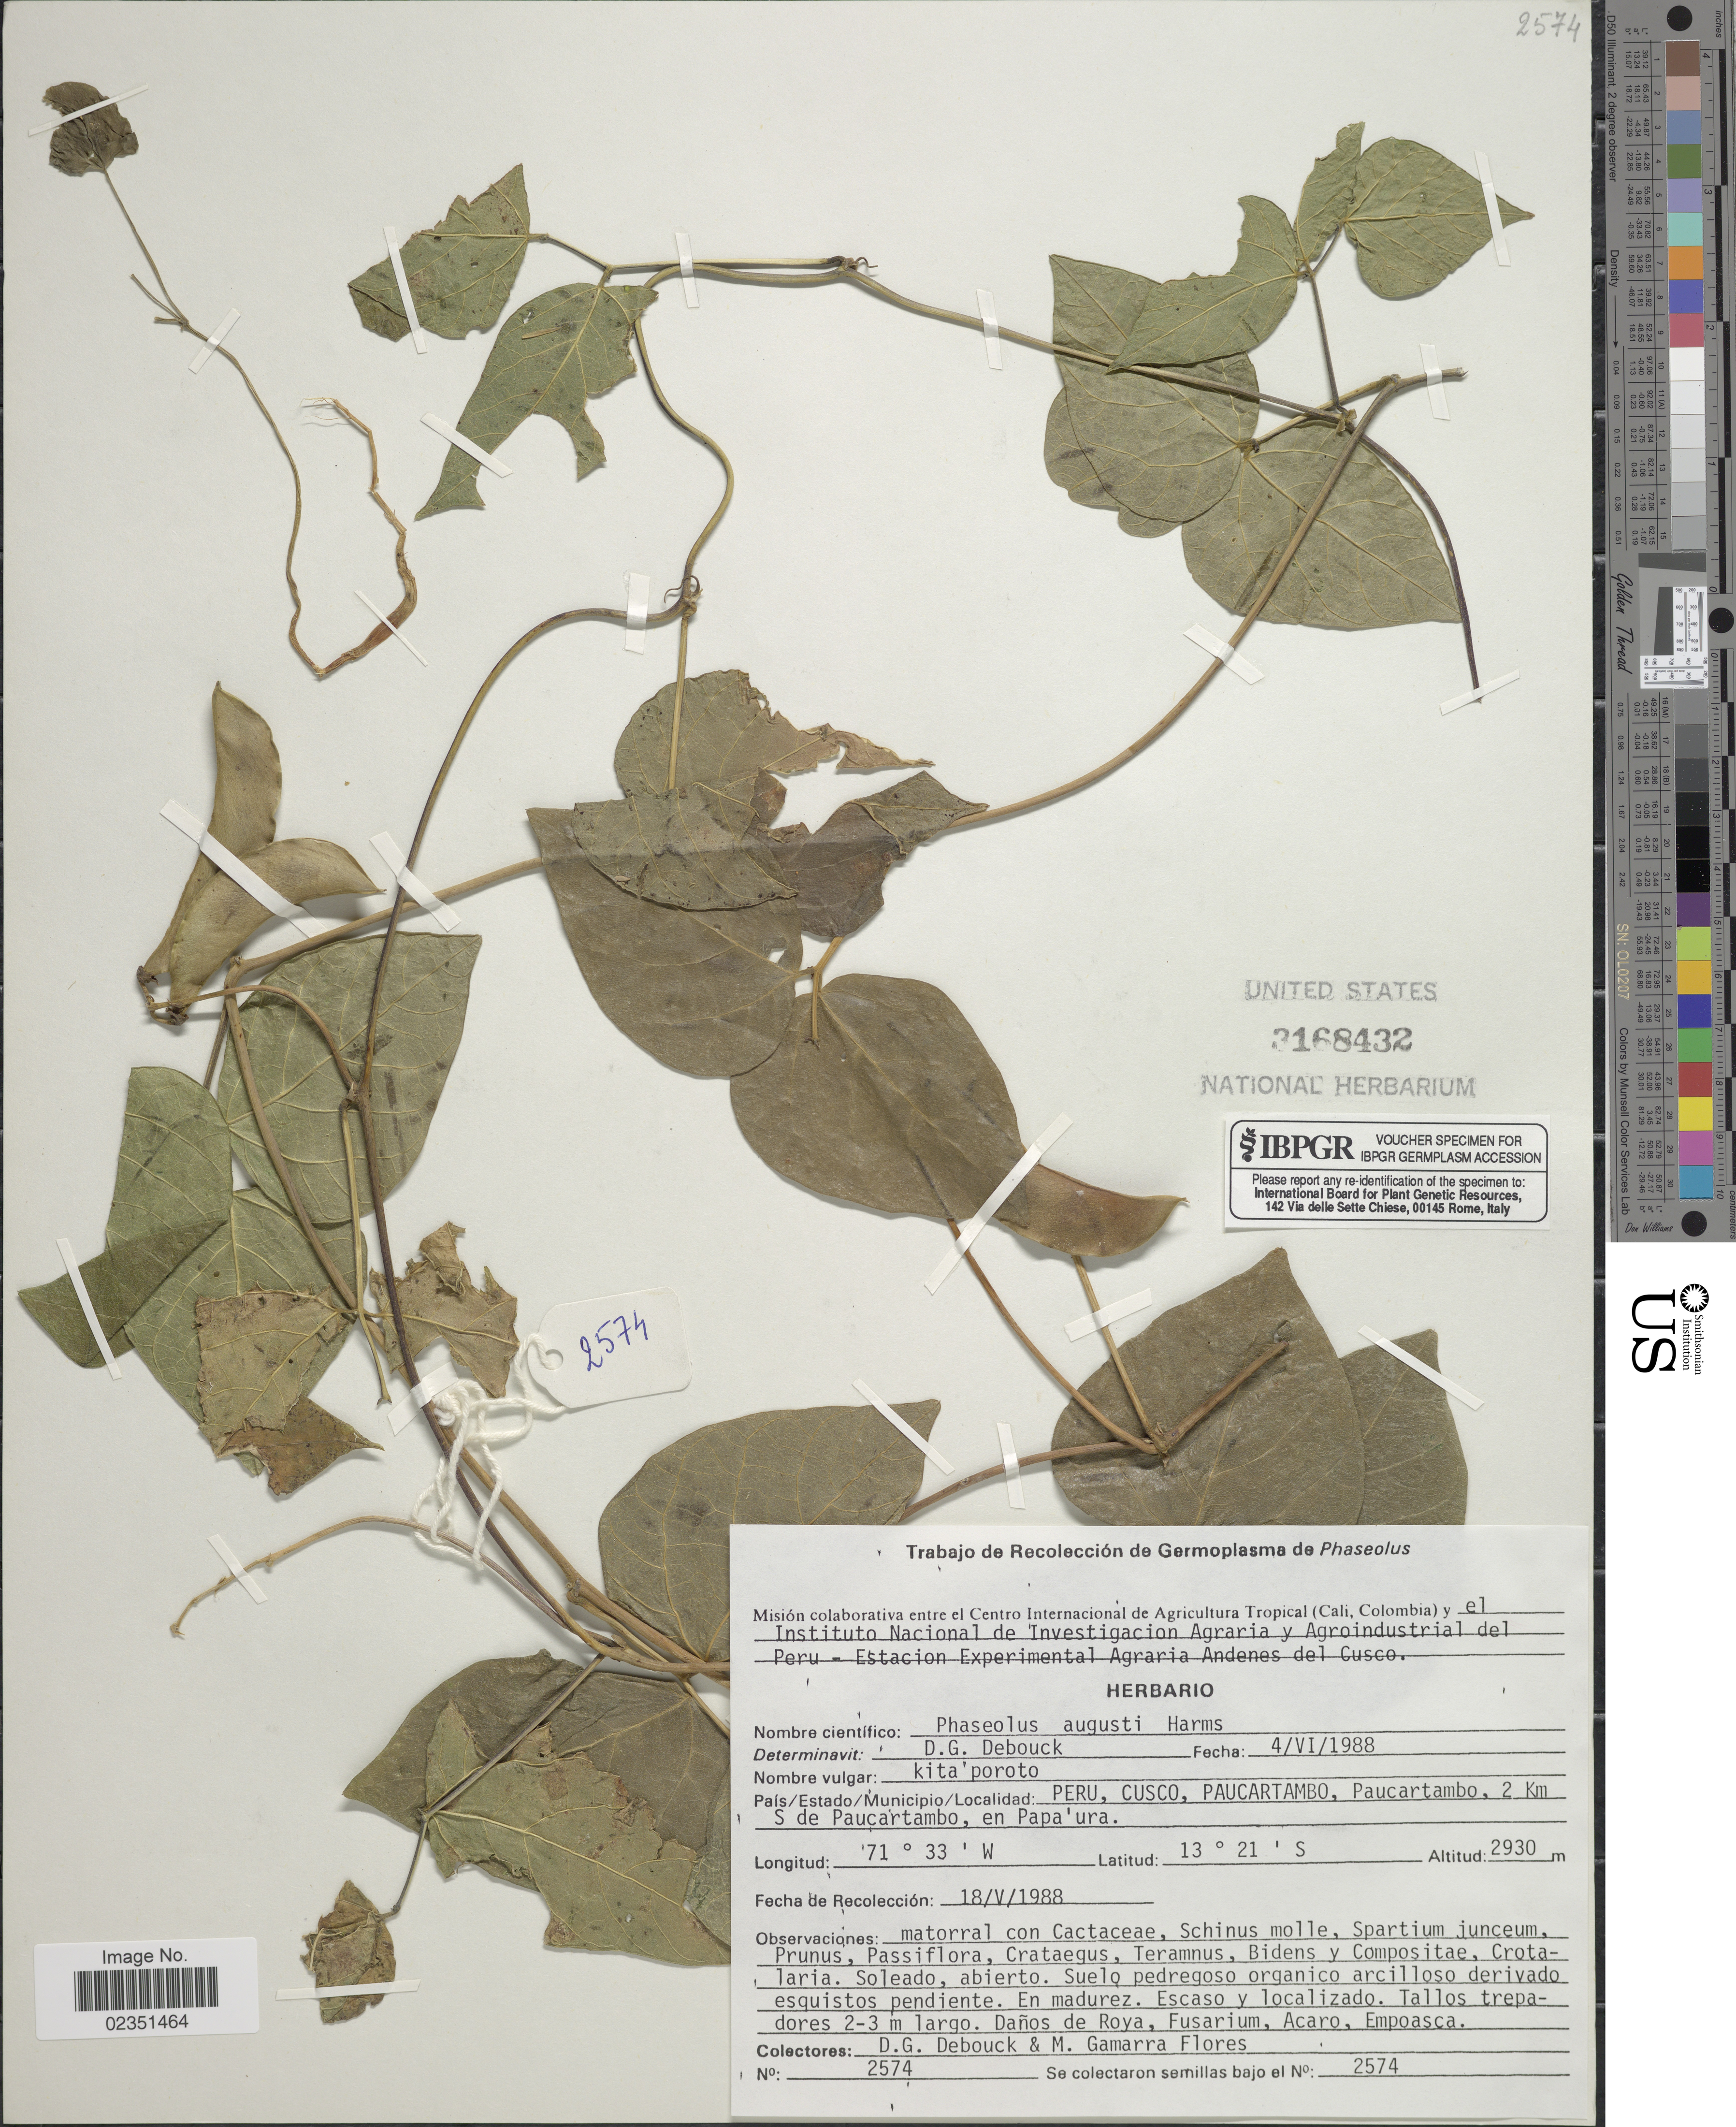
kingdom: Plantae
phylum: Tracheophyta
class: Magnoliopsida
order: Fabales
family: Fabaceae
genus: Phaseolus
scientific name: Phaseolus augusti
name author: Harms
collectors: D. Debouck & M. Gamarra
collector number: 2574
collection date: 1988-05-18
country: Peru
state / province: Cusco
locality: Paucartambo, Paucartambo, 2 km S de Paucartambo en Papa'ura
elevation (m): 2930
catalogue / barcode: US 3168432